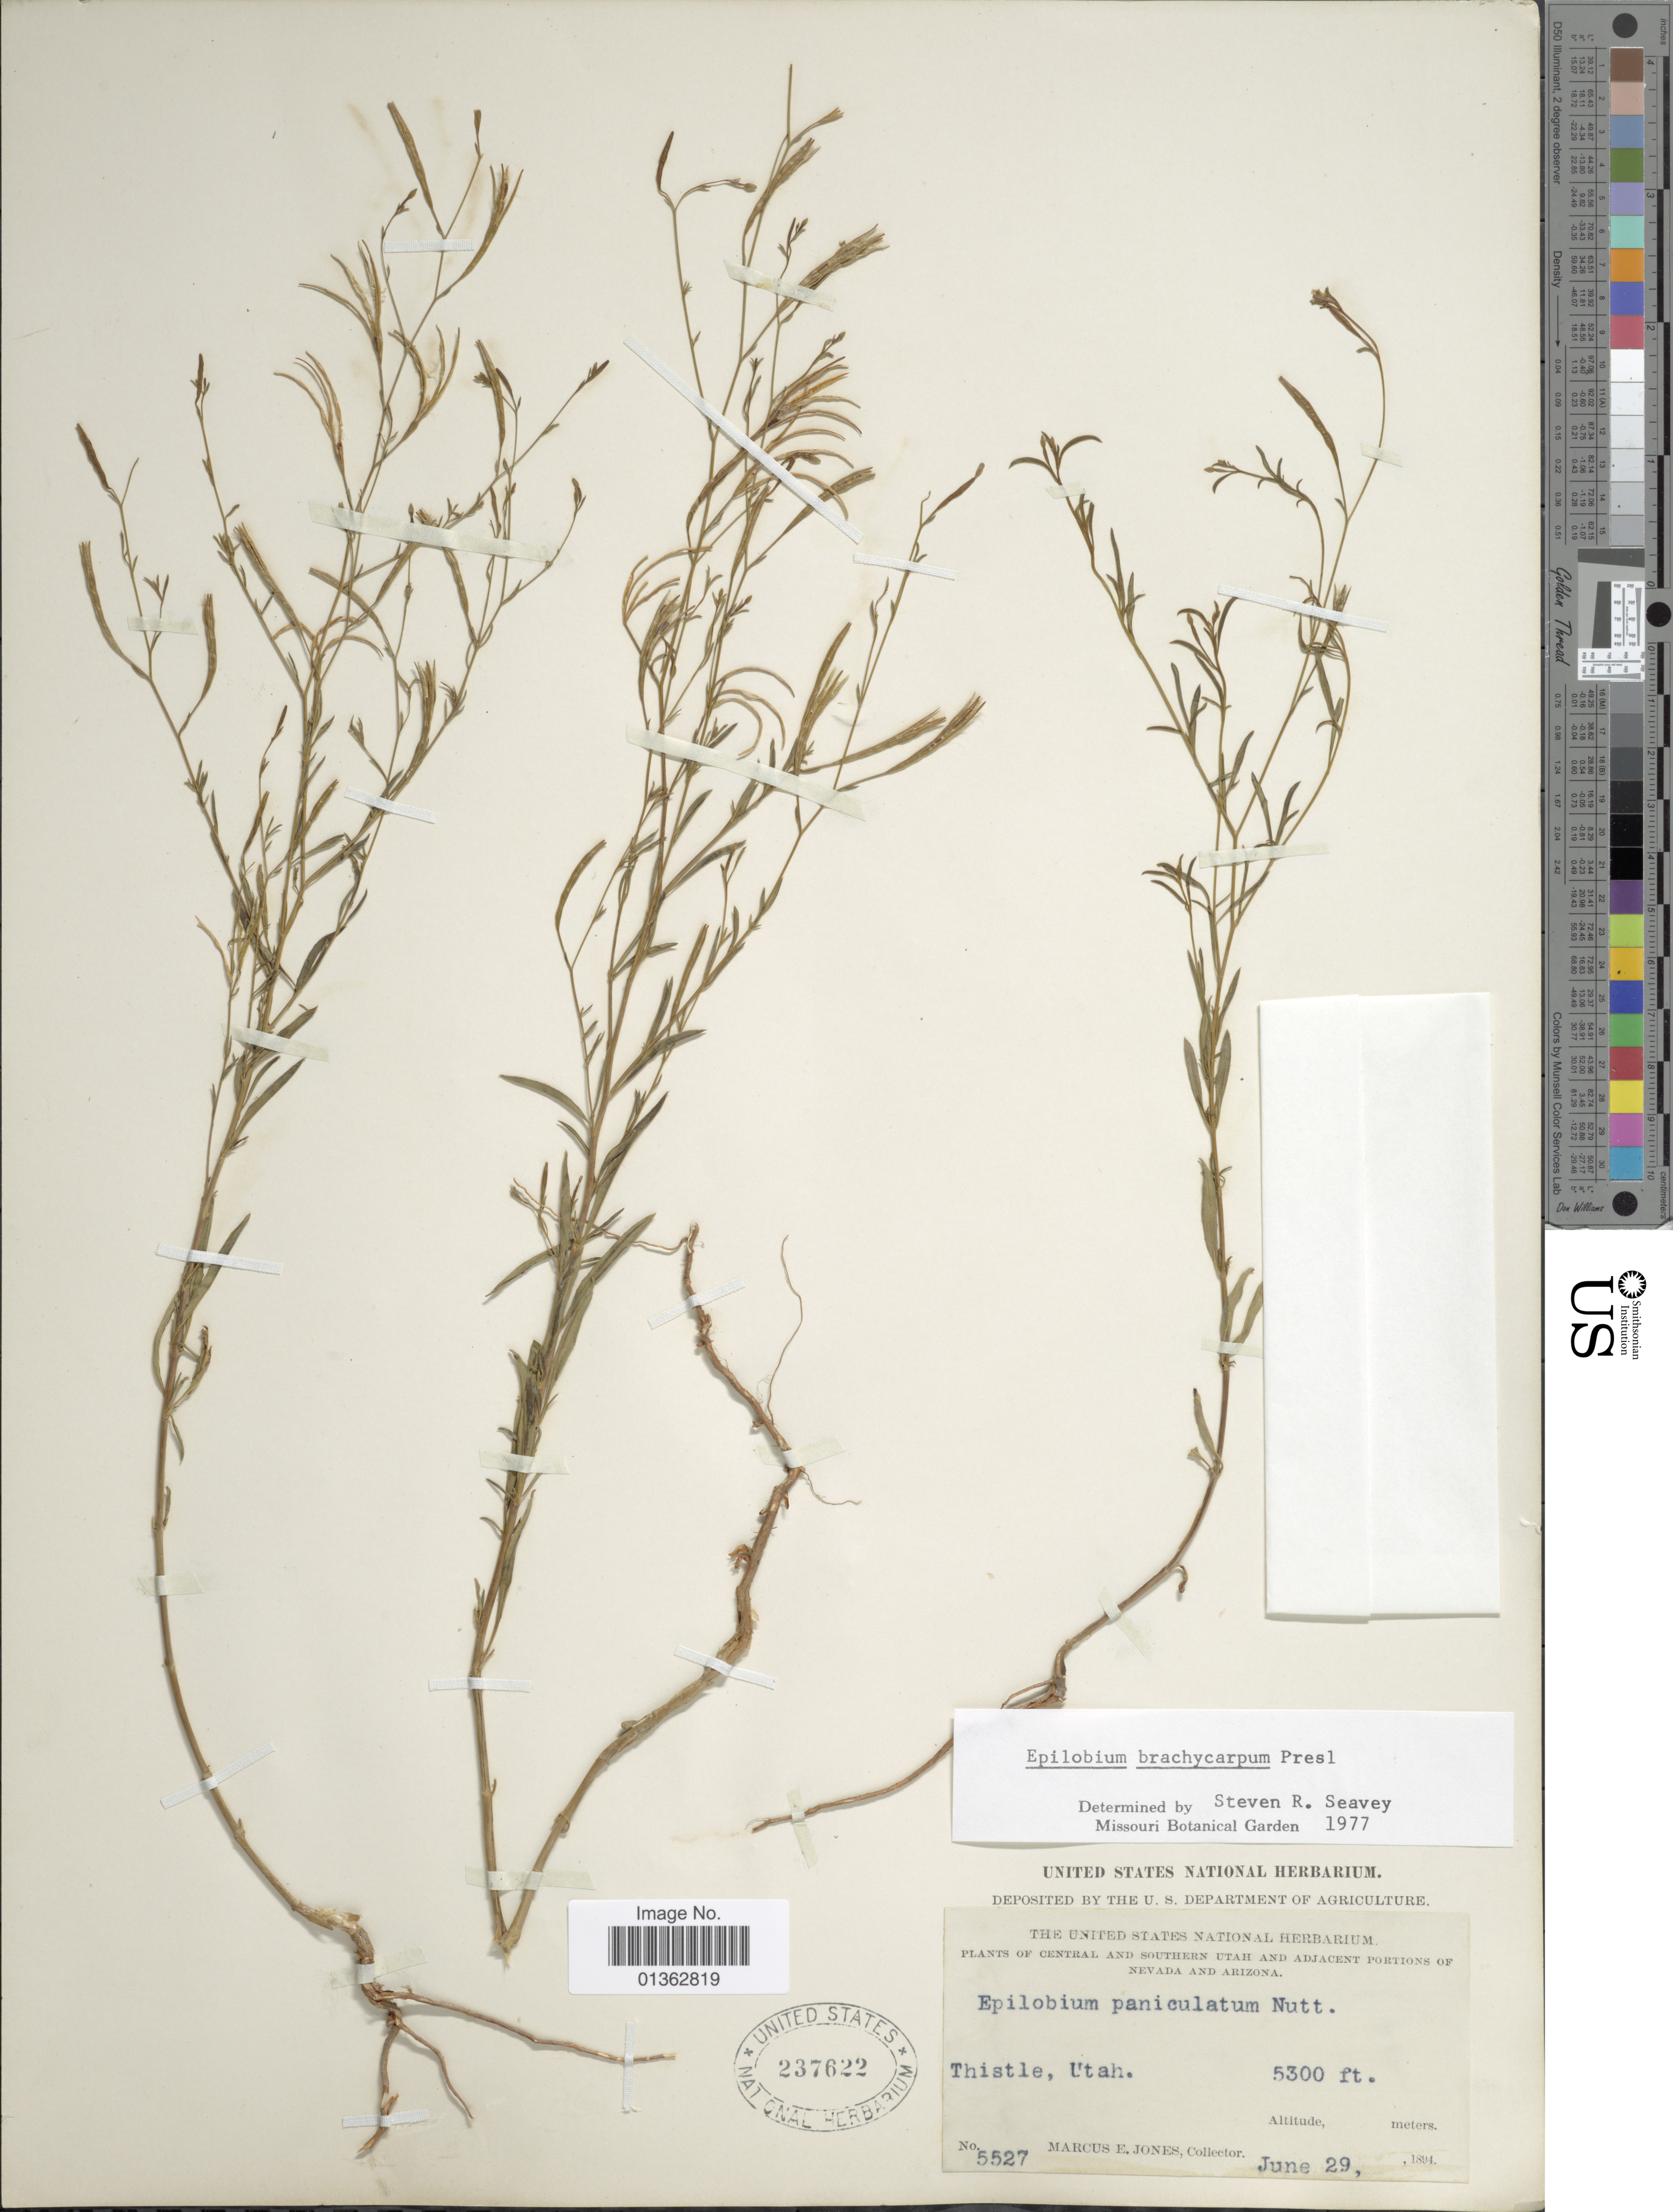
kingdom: Plantae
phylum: Tracheophyta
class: Magnoliopsida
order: Myrtales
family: Onagraceae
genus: Epilobium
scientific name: Epilobium brachycarpum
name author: C. Presl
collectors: M. E. Jones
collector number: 5527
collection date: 1894-06-29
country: United States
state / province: Utah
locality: Central and Southern Utah and adjacent portions of Nevada and Arizona. Thistle.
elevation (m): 1615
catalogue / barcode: US 237622